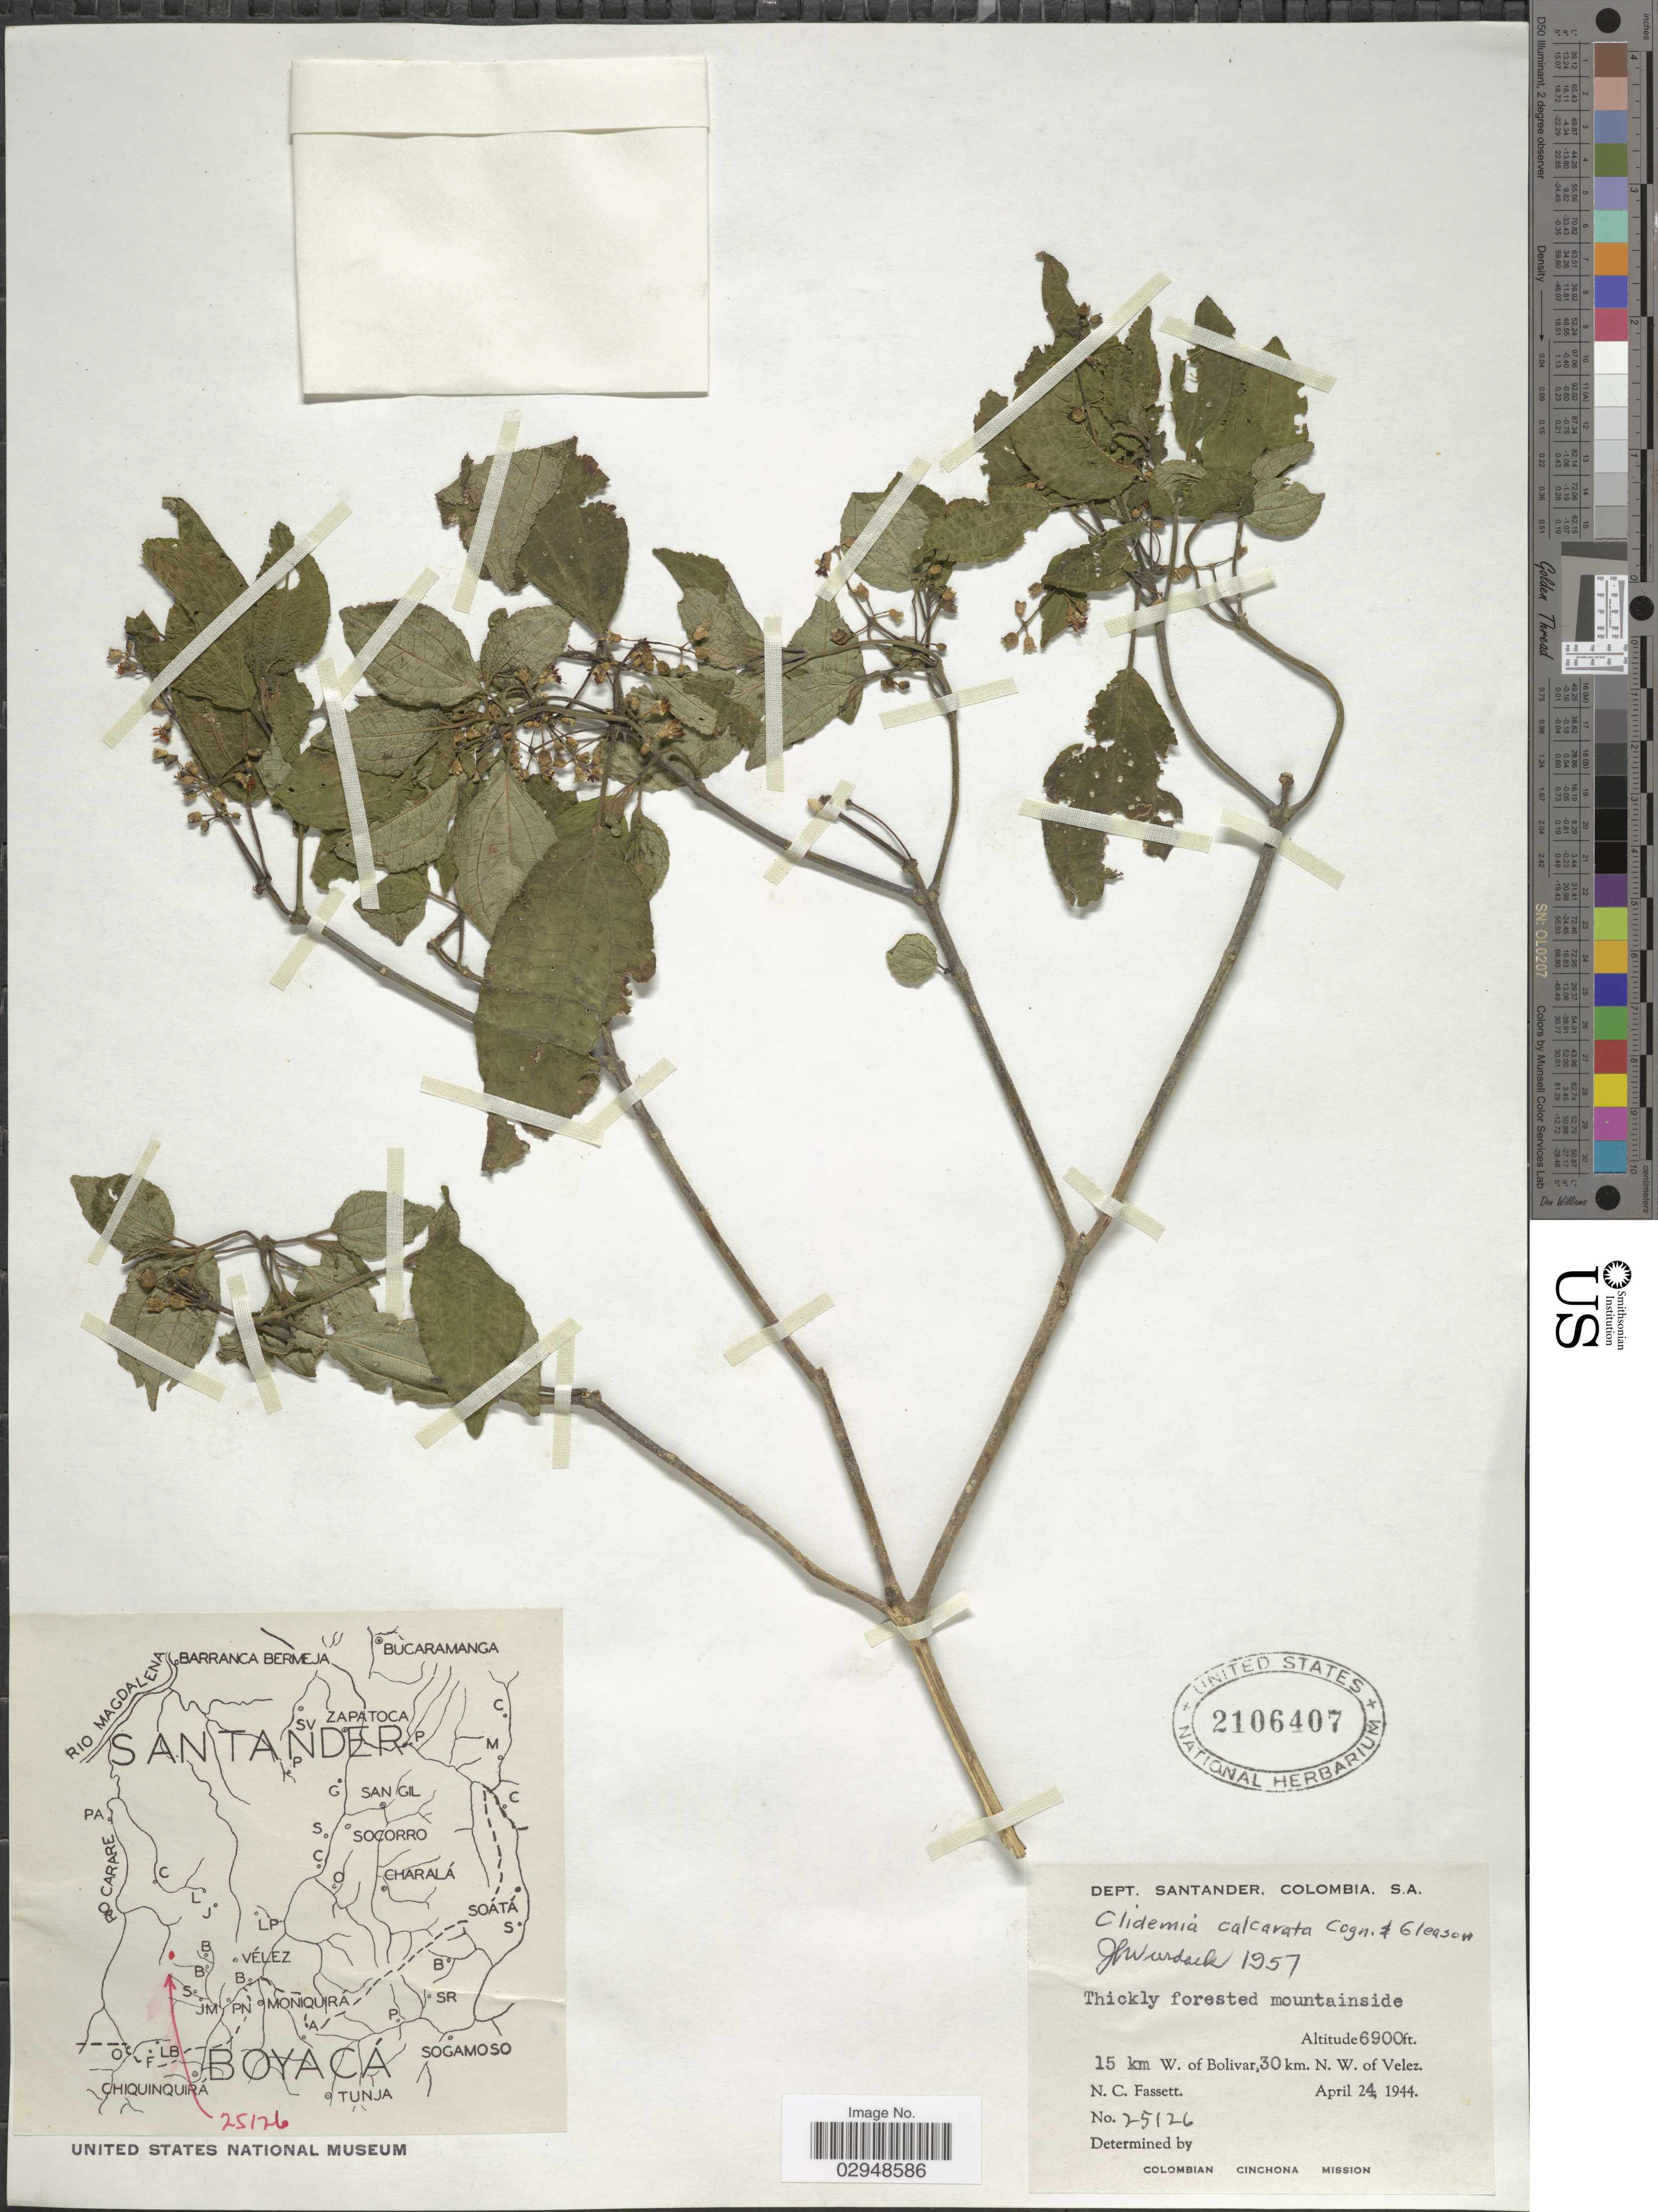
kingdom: Plantae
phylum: Tracheophyta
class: Magnoliopsida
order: Myrtales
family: Melastomataceae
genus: Clidemia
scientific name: Clidemia calcarata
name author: Cogn. & Gleason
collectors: N. C. Fassett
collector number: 25126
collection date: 1944-04-24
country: Colombia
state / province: Santander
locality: Dept. Santander. 15 km W. of Bolivar, 30 km. N. W. of Velez.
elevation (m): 2103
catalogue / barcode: US 2106407